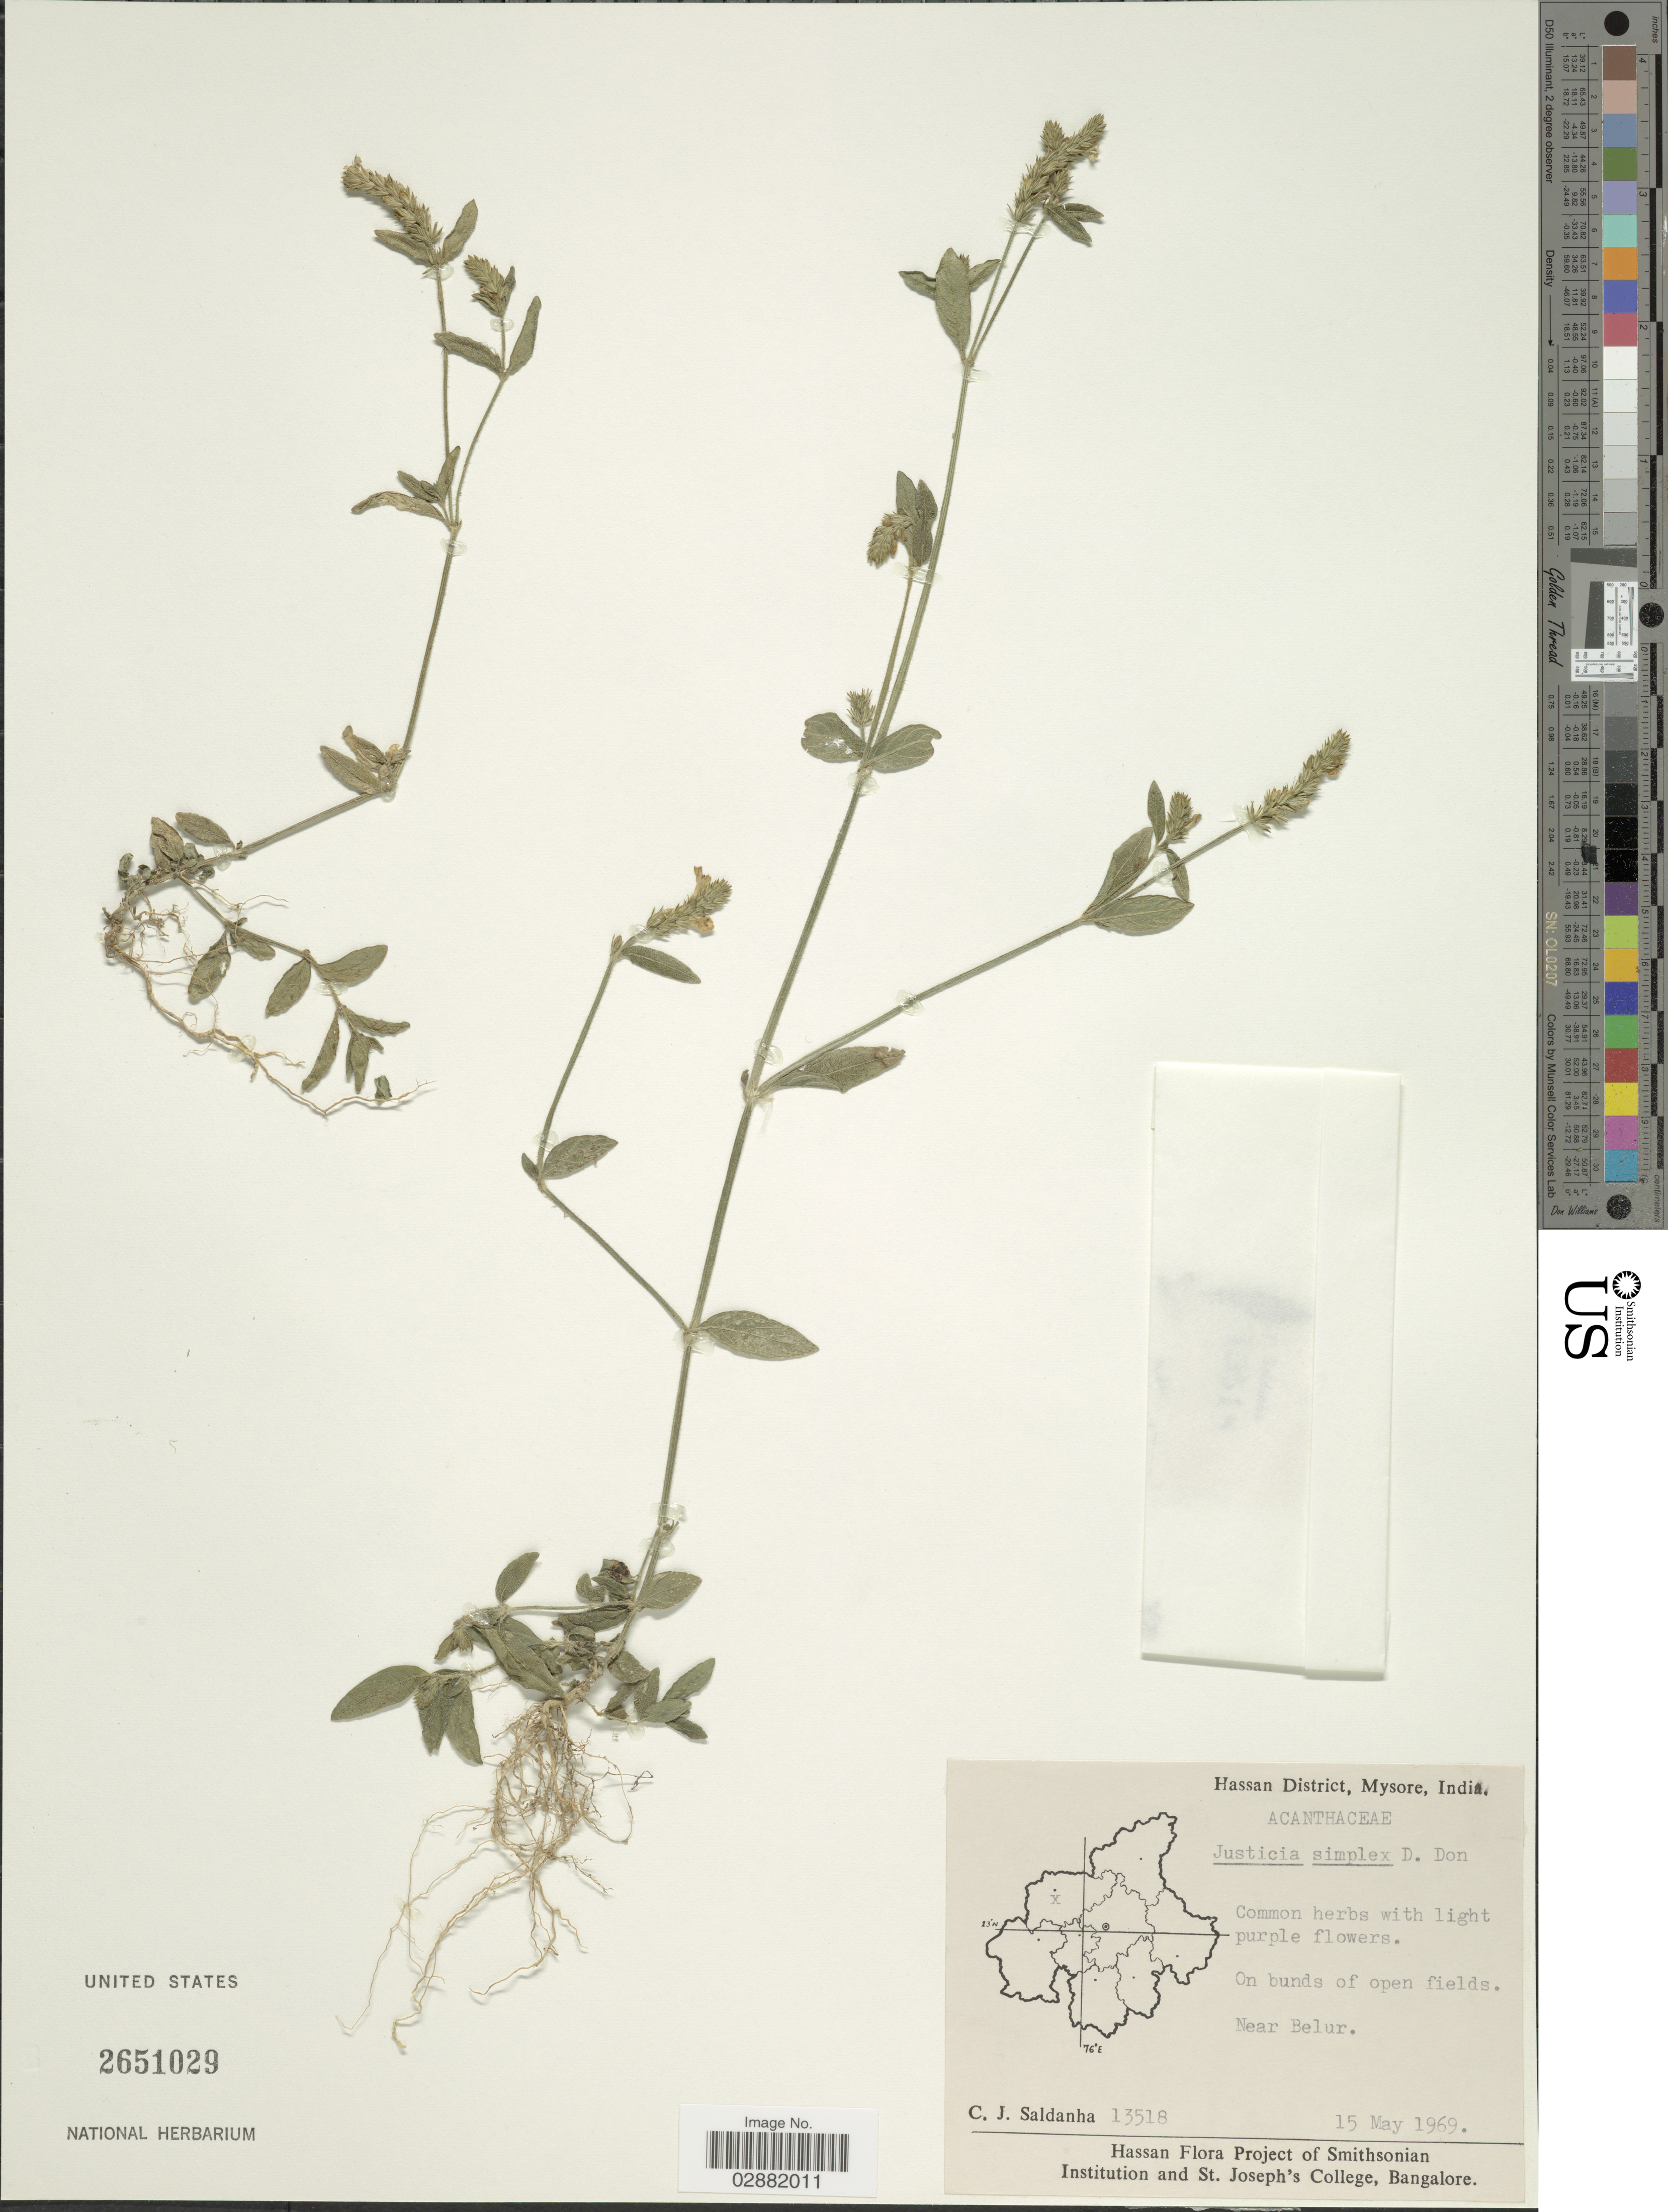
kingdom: Plantae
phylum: Tracheophyta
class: Magnoliopsida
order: Lamiales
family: Acanthaceae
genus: Justicia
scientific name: Justicia simplex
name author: D. Don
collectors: C. J. Saldanha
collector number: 13518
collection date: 1969-05-15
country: India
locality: Hassan District, Mysore, Near Belur.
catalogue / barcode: US 2651029